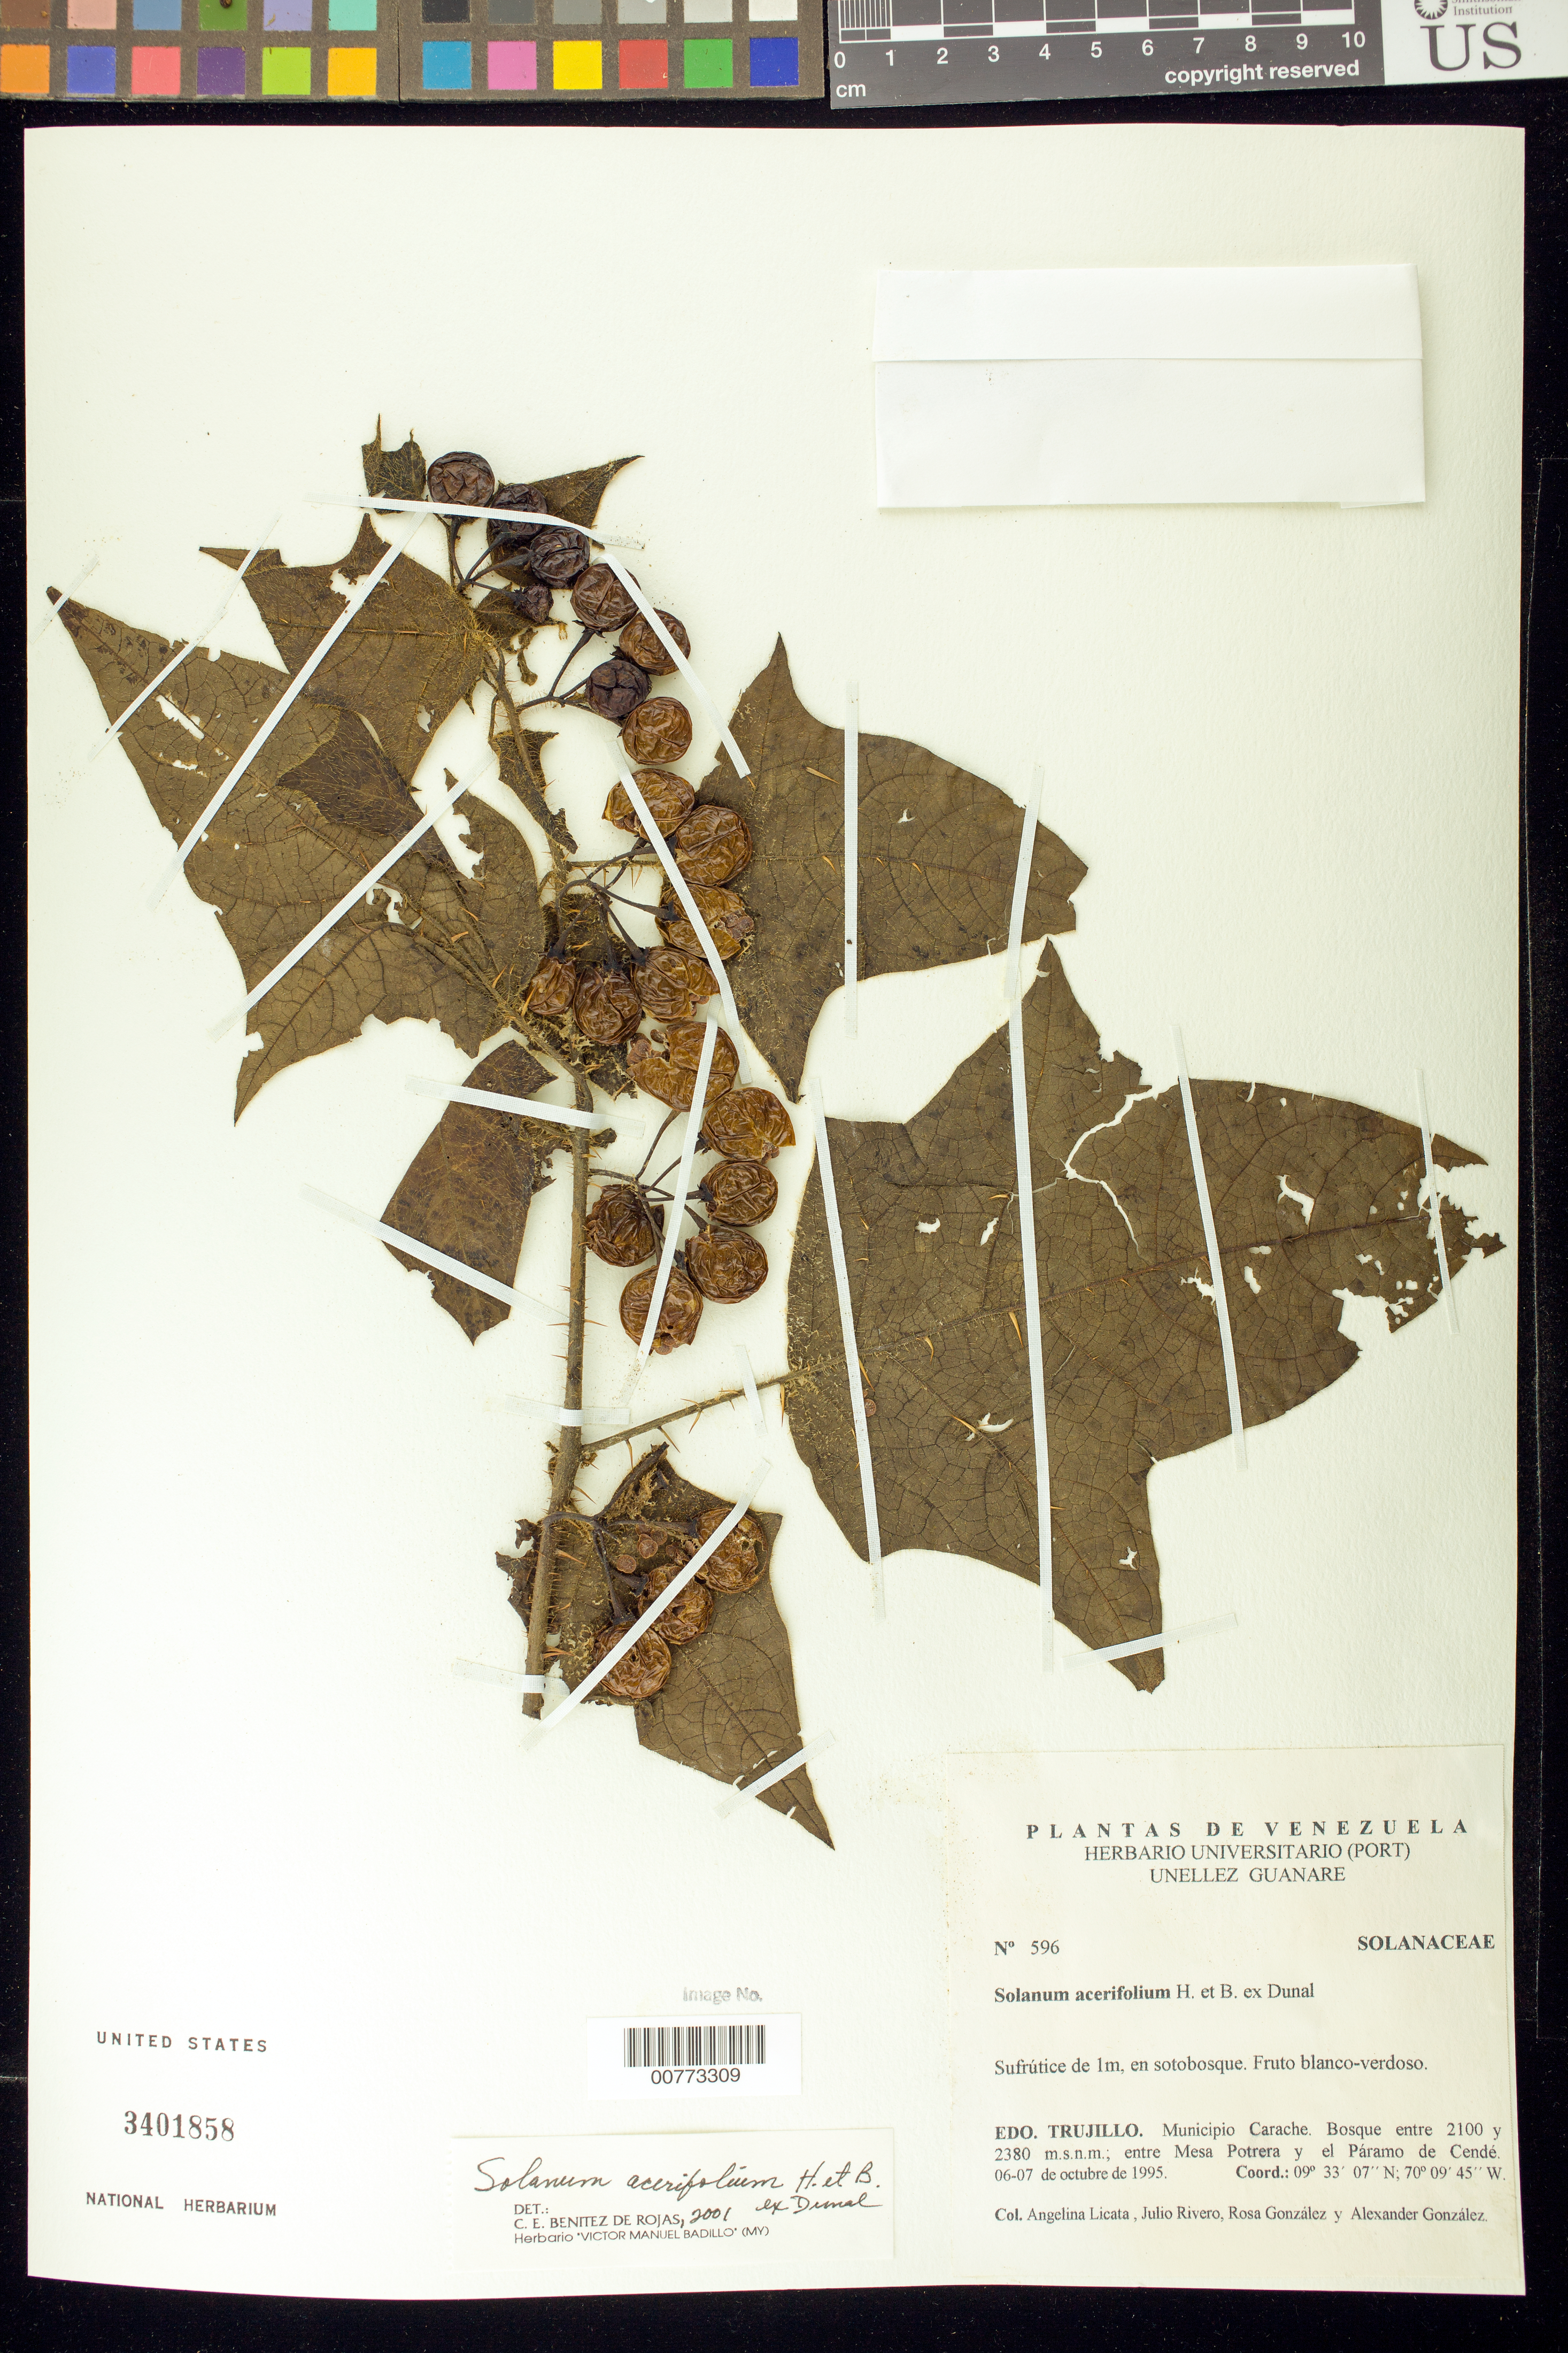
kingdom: Plantae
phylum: Tracheophyta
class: Magnoliopsida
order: Solanales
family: Solanaceae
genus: Solanum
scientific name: Solanum acerifolium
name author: Humb. & Bonpl. ex Dunal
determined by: Benítez, C. E.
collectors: A. Licata, J. Rivero, R. Gonzalez & A. C. González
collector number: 596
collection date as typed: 06 Oct 1995 to 07 Oct 1995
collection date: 1995-10-06/1995-10-07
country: Venezuela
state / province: Trujillo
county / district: Carache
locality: Mesa Potrera y el Páramo de Cendé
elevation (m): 2100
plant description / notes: PORT, US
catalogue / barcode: US 3401858